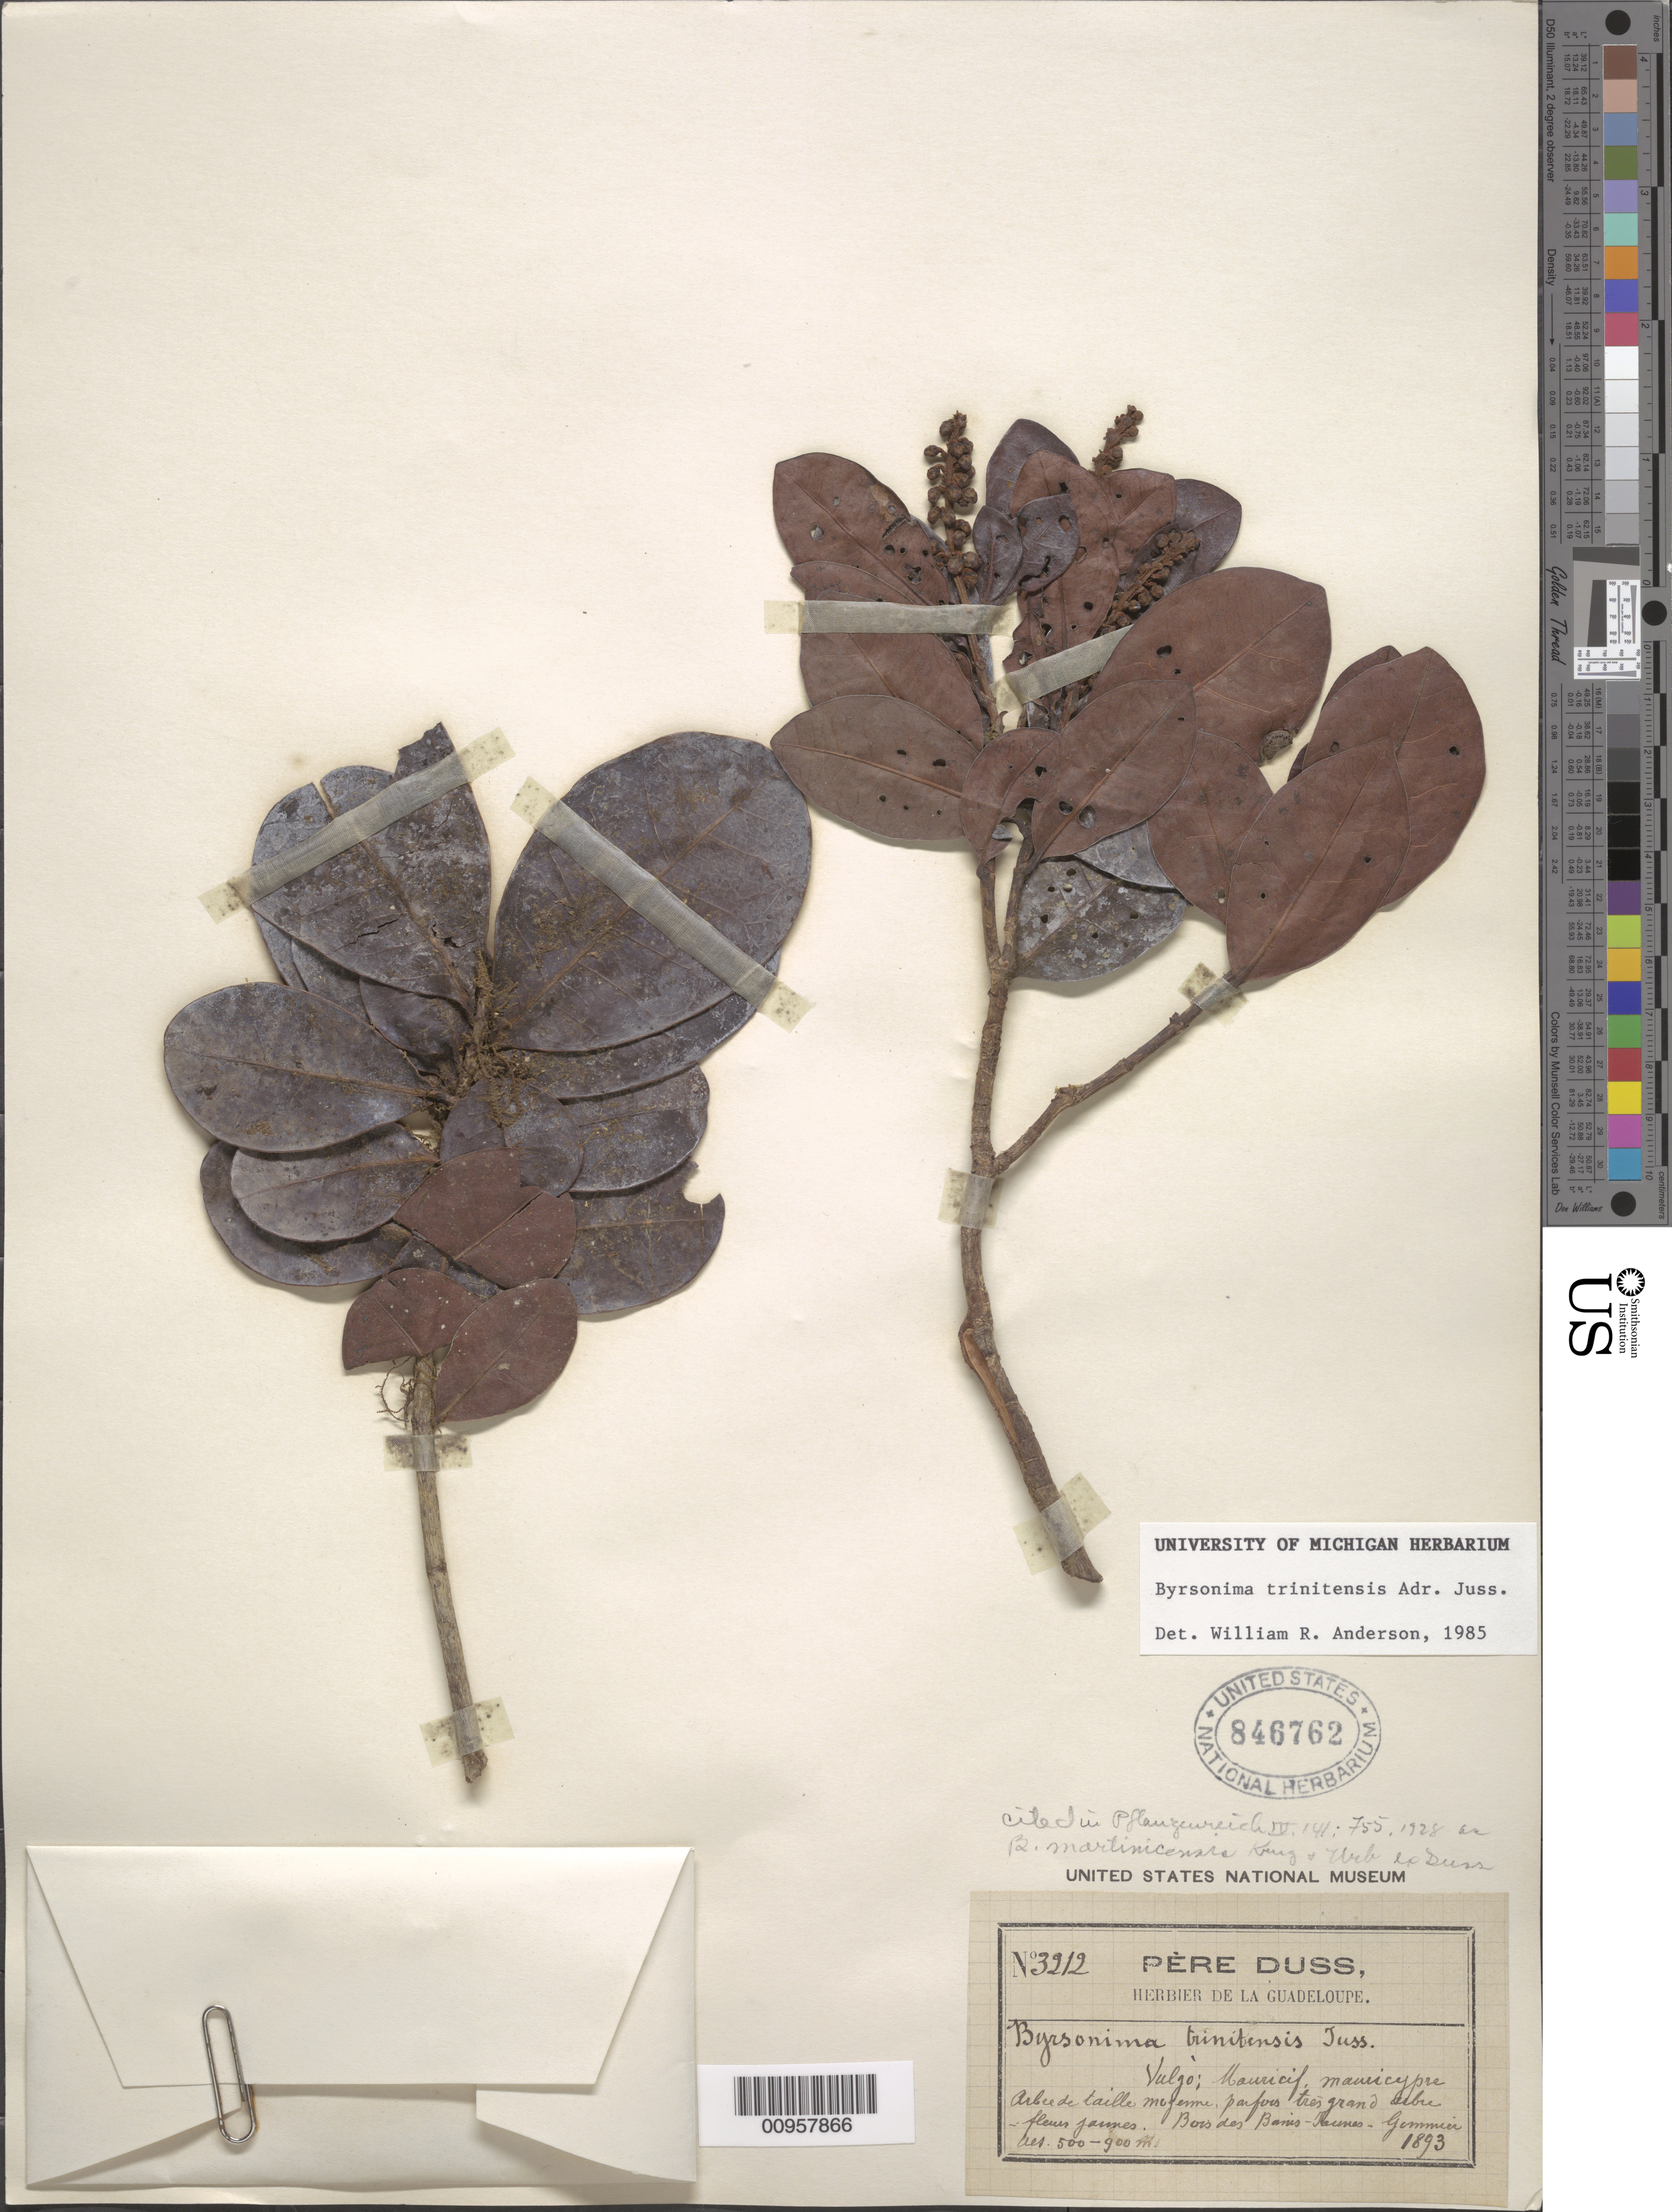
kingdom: Plantae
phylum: Tracheophyta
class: Magnoliopsida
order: Malpighiales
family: Malpighiaceae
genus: Byrsonima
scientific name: Byrsonima trinitensis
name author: A. Juss.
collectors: Père Duss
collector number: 3212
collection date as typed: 1893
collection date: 1893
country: Guadeloupe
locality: Bois des Bains Jaunes, Gommier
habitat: Taille "mogemme"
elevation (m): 500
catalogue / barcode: US 846762